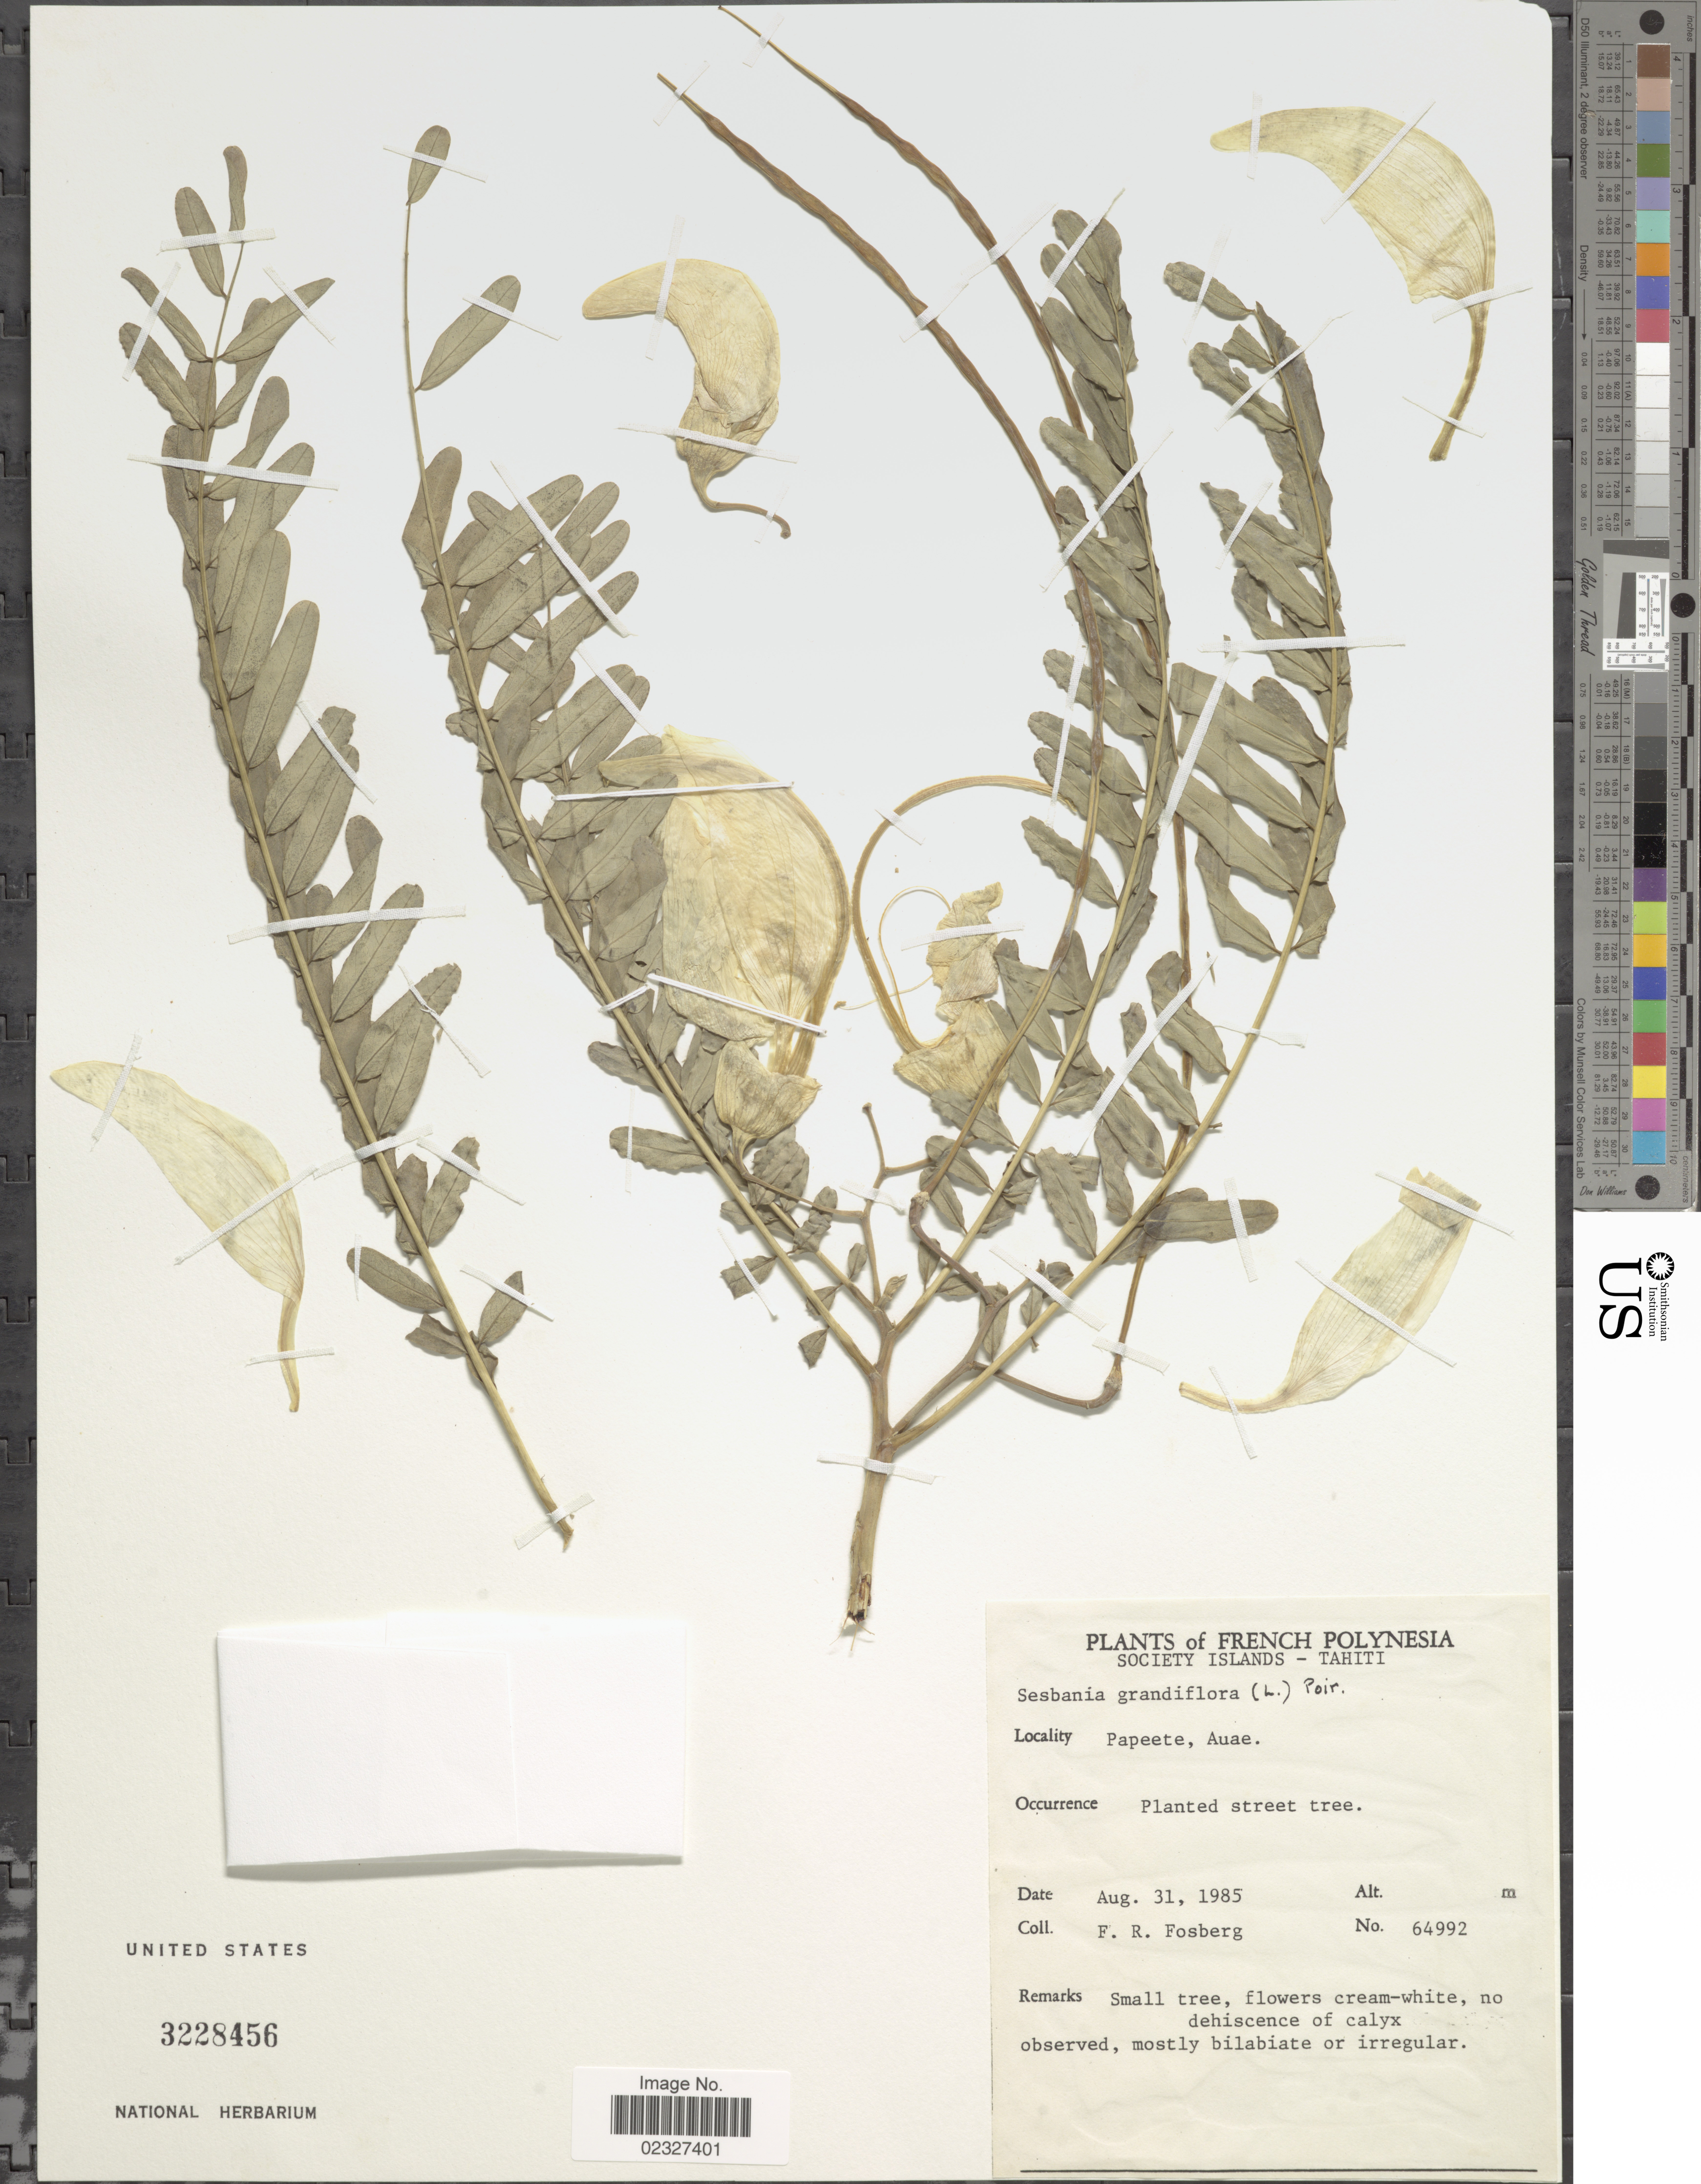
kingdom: Plantae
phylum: Tracheophyta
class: Magnoliopsida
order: Fabales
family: Fabaceae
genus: Sesbania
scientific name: Sesbania grandiflora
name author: (L.) Poir.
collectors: F. R. Fosberg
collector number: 64992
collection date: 1985-08-31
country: French Polynesia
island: Tahiti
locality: Society Islands, Tahiti, Papeete, Auae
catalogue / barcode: US 3228456